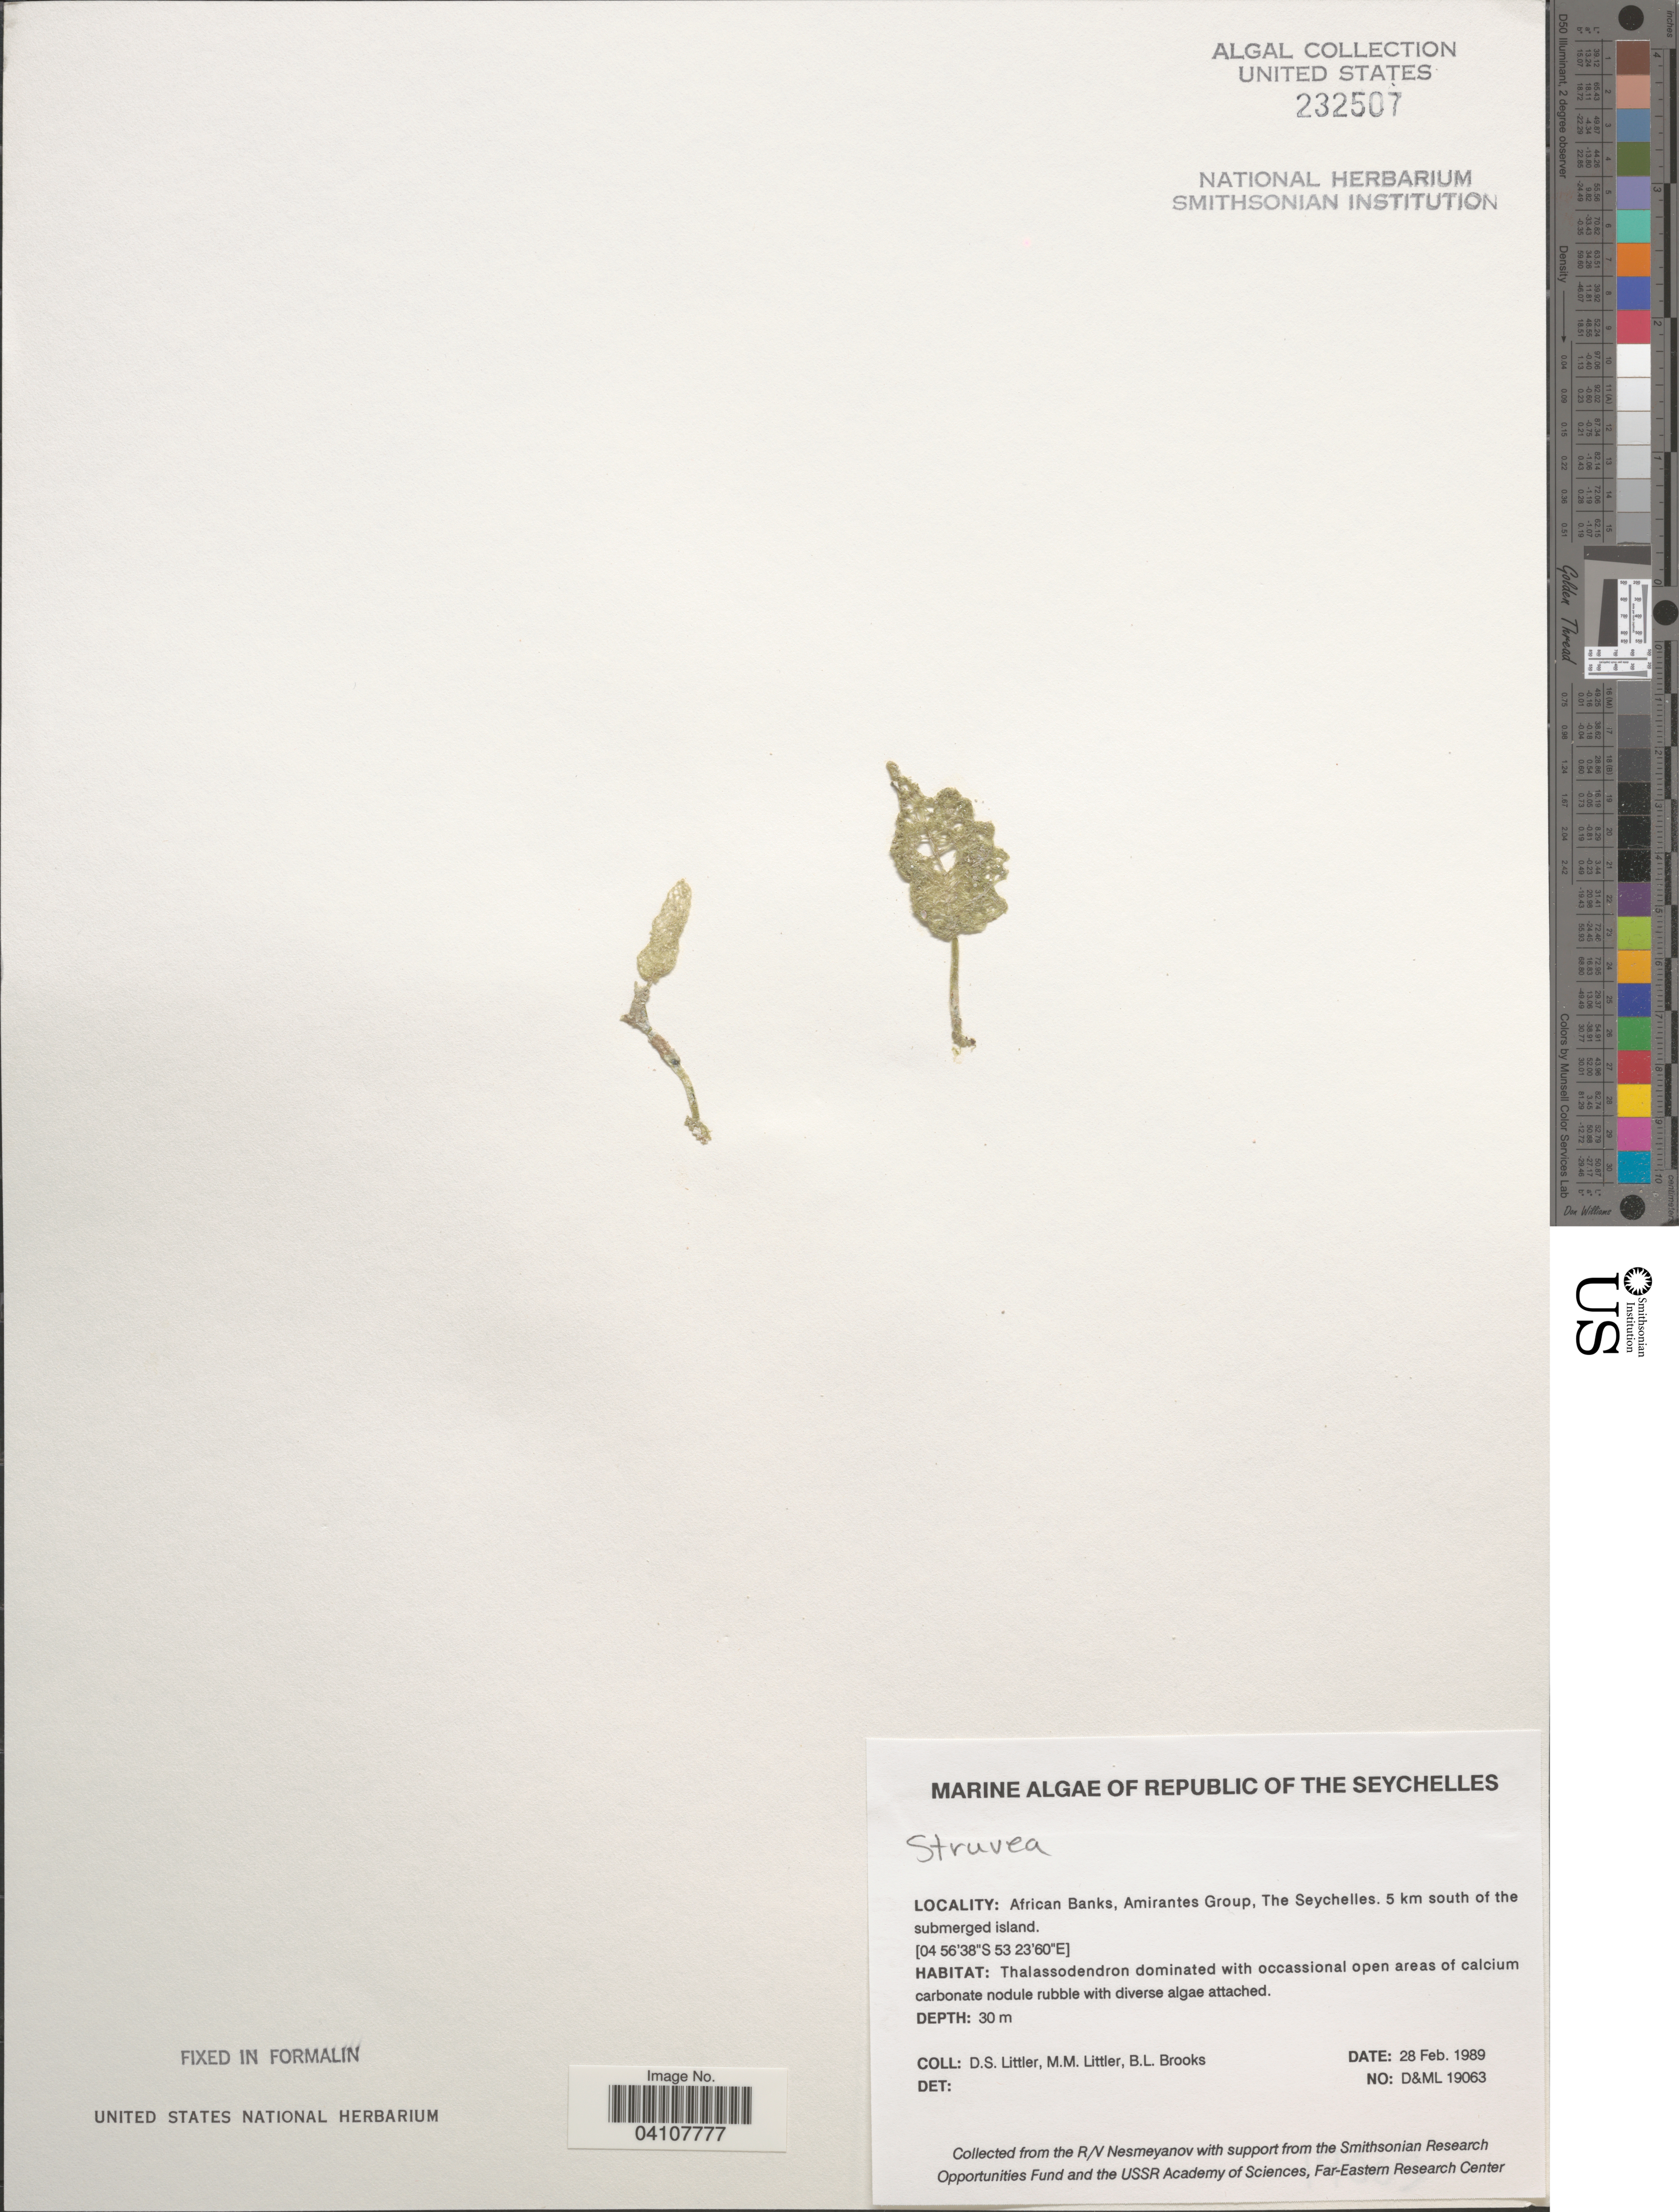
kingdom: Plantae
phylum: Chlorophyta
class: Ulvophyceae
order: Siphonocladales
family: Boodleaceae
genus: Struvea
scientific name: Struvea sp.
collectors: D. S. Littler & B. Brooks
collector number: D&ML19063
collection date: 1989-02-28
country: Seychelles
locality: Republic of the Seychelles. African Banks, Amirantes Group. 5 km south of the submerged island.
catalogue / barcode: US 232507